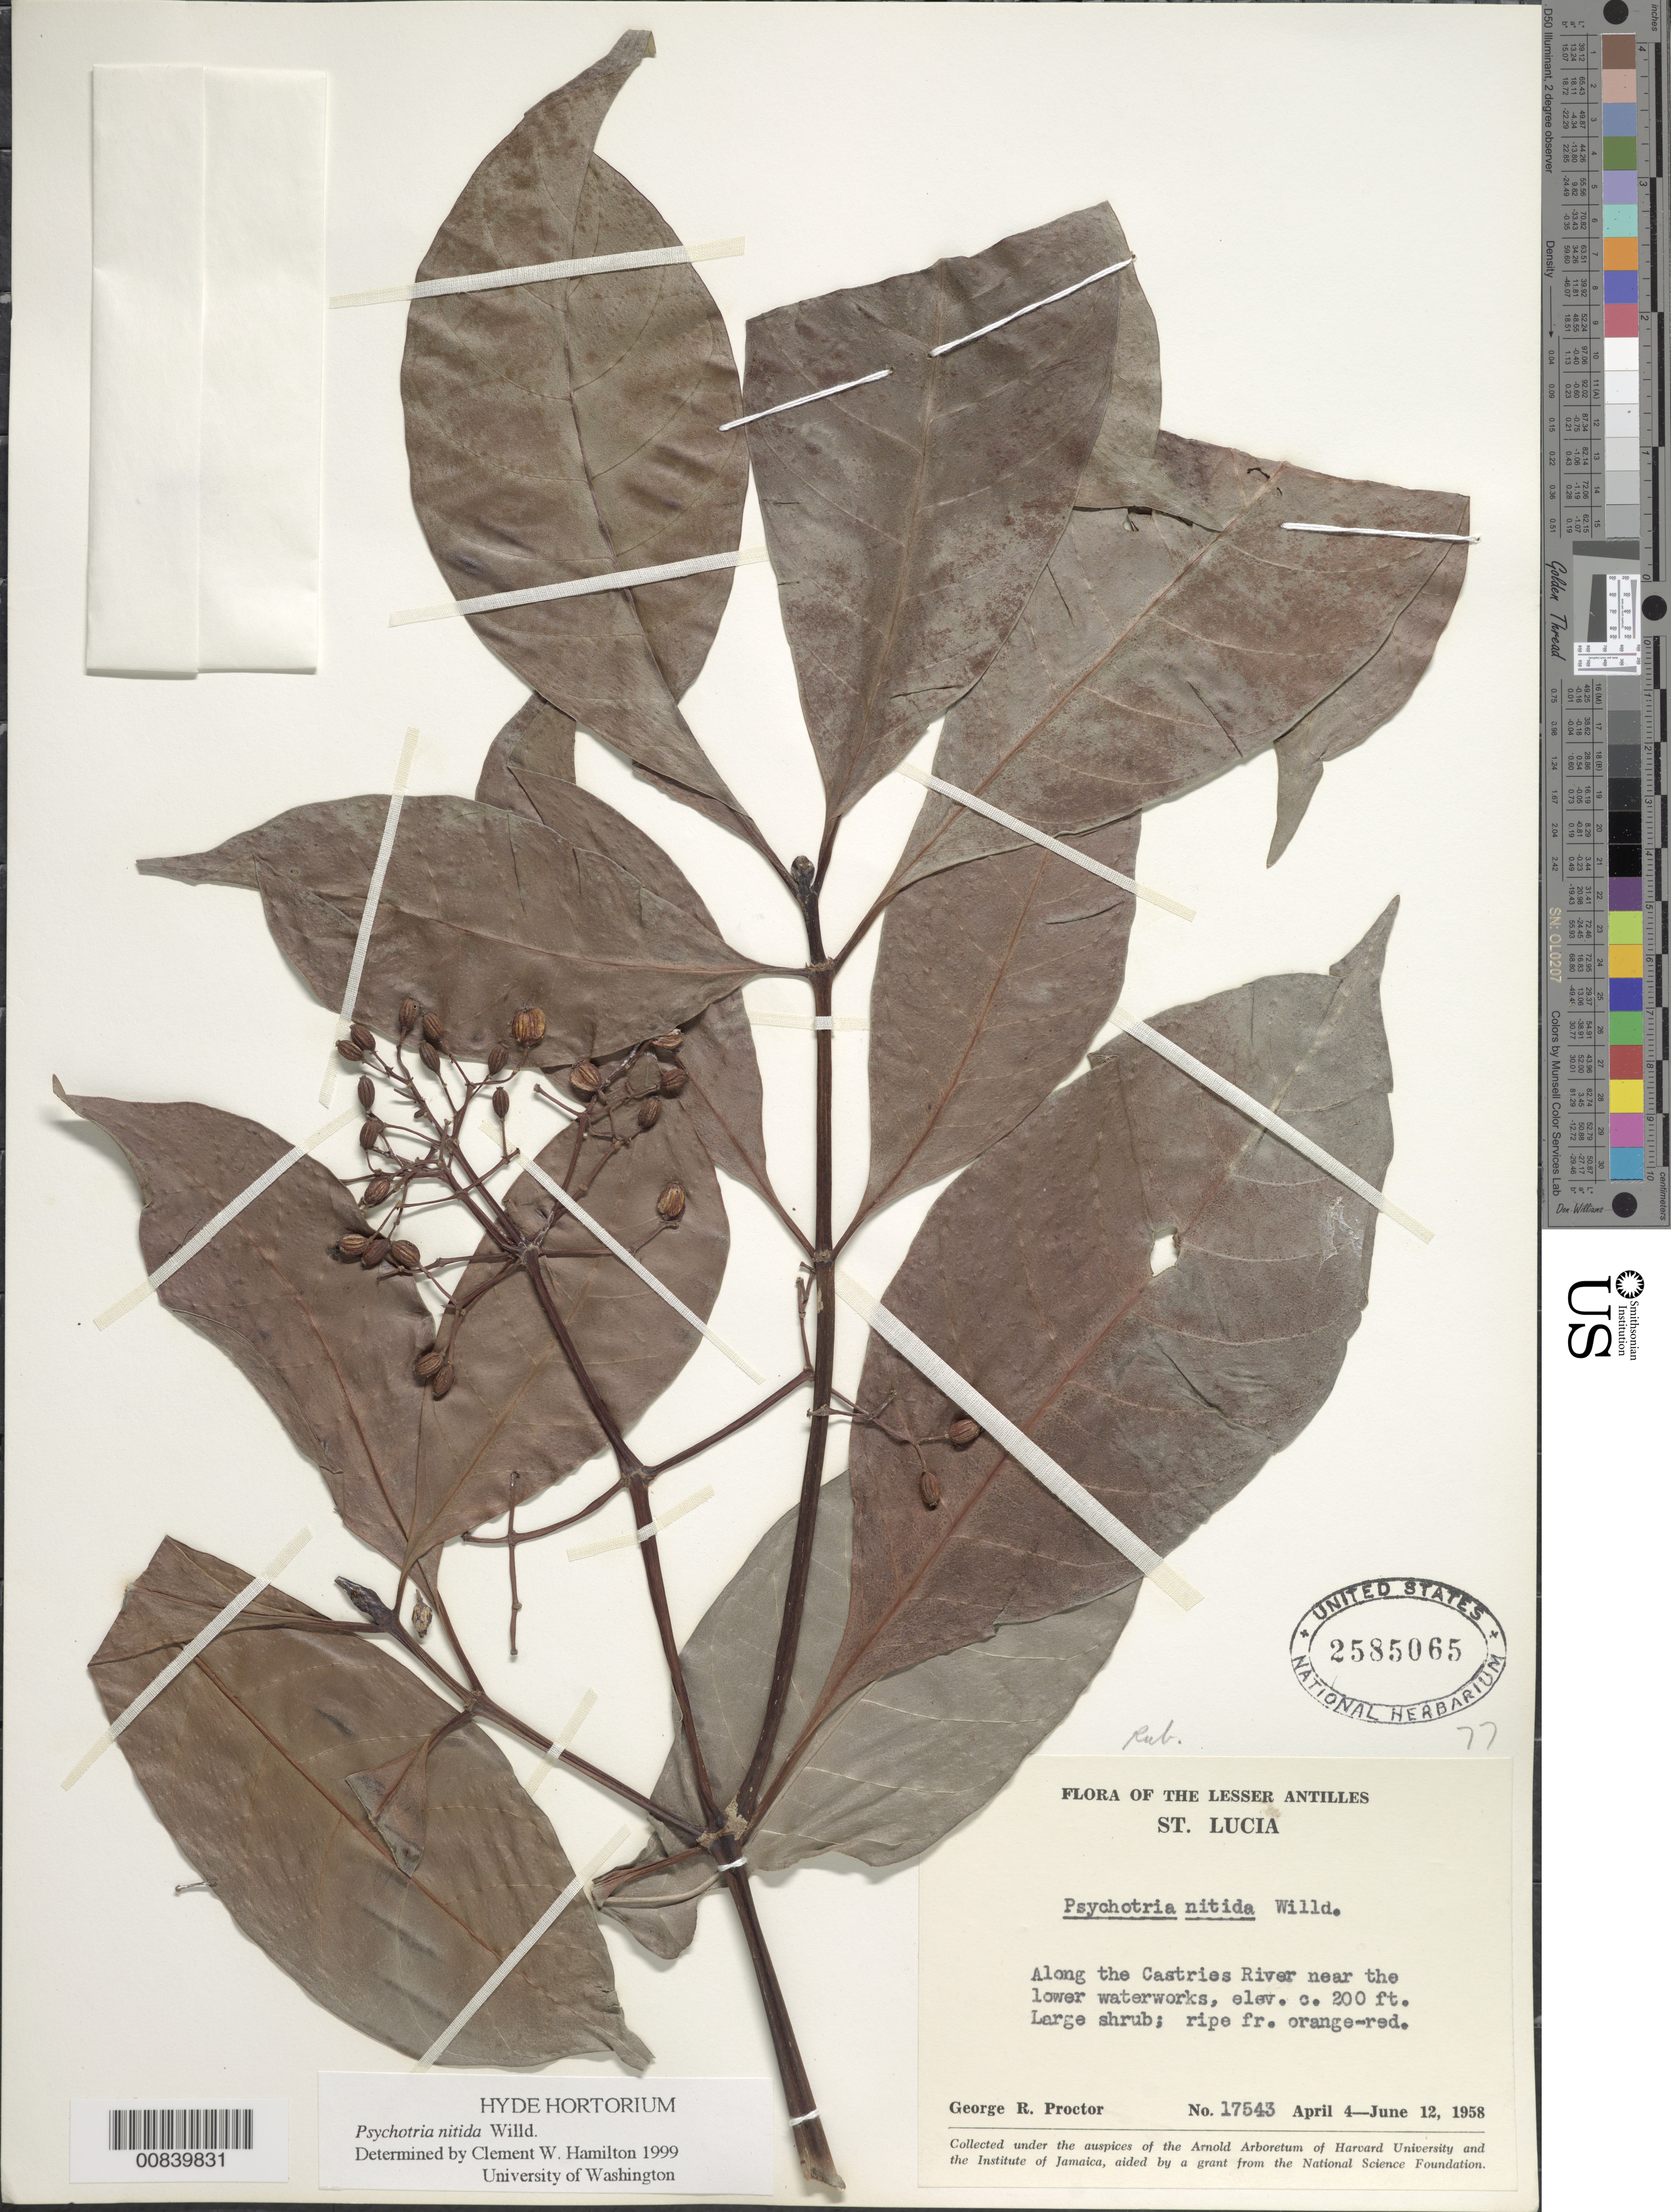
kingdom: Plantae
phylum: Tracheophyta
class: Magnoliopsida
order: Gentianales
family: Rubiaceae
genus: Psychotria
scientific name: Psychotria mapourioides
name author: DC.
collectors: G. R. Proctor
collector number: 17543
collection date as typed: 04 Apr 1958 to 12 Jun 1958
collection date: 1958-04-04/1958-06-12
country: St. Lucia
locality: Along the Castries River near the lower waterworks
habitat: Near lower waterworks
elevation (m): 61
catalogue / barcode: US 2585065